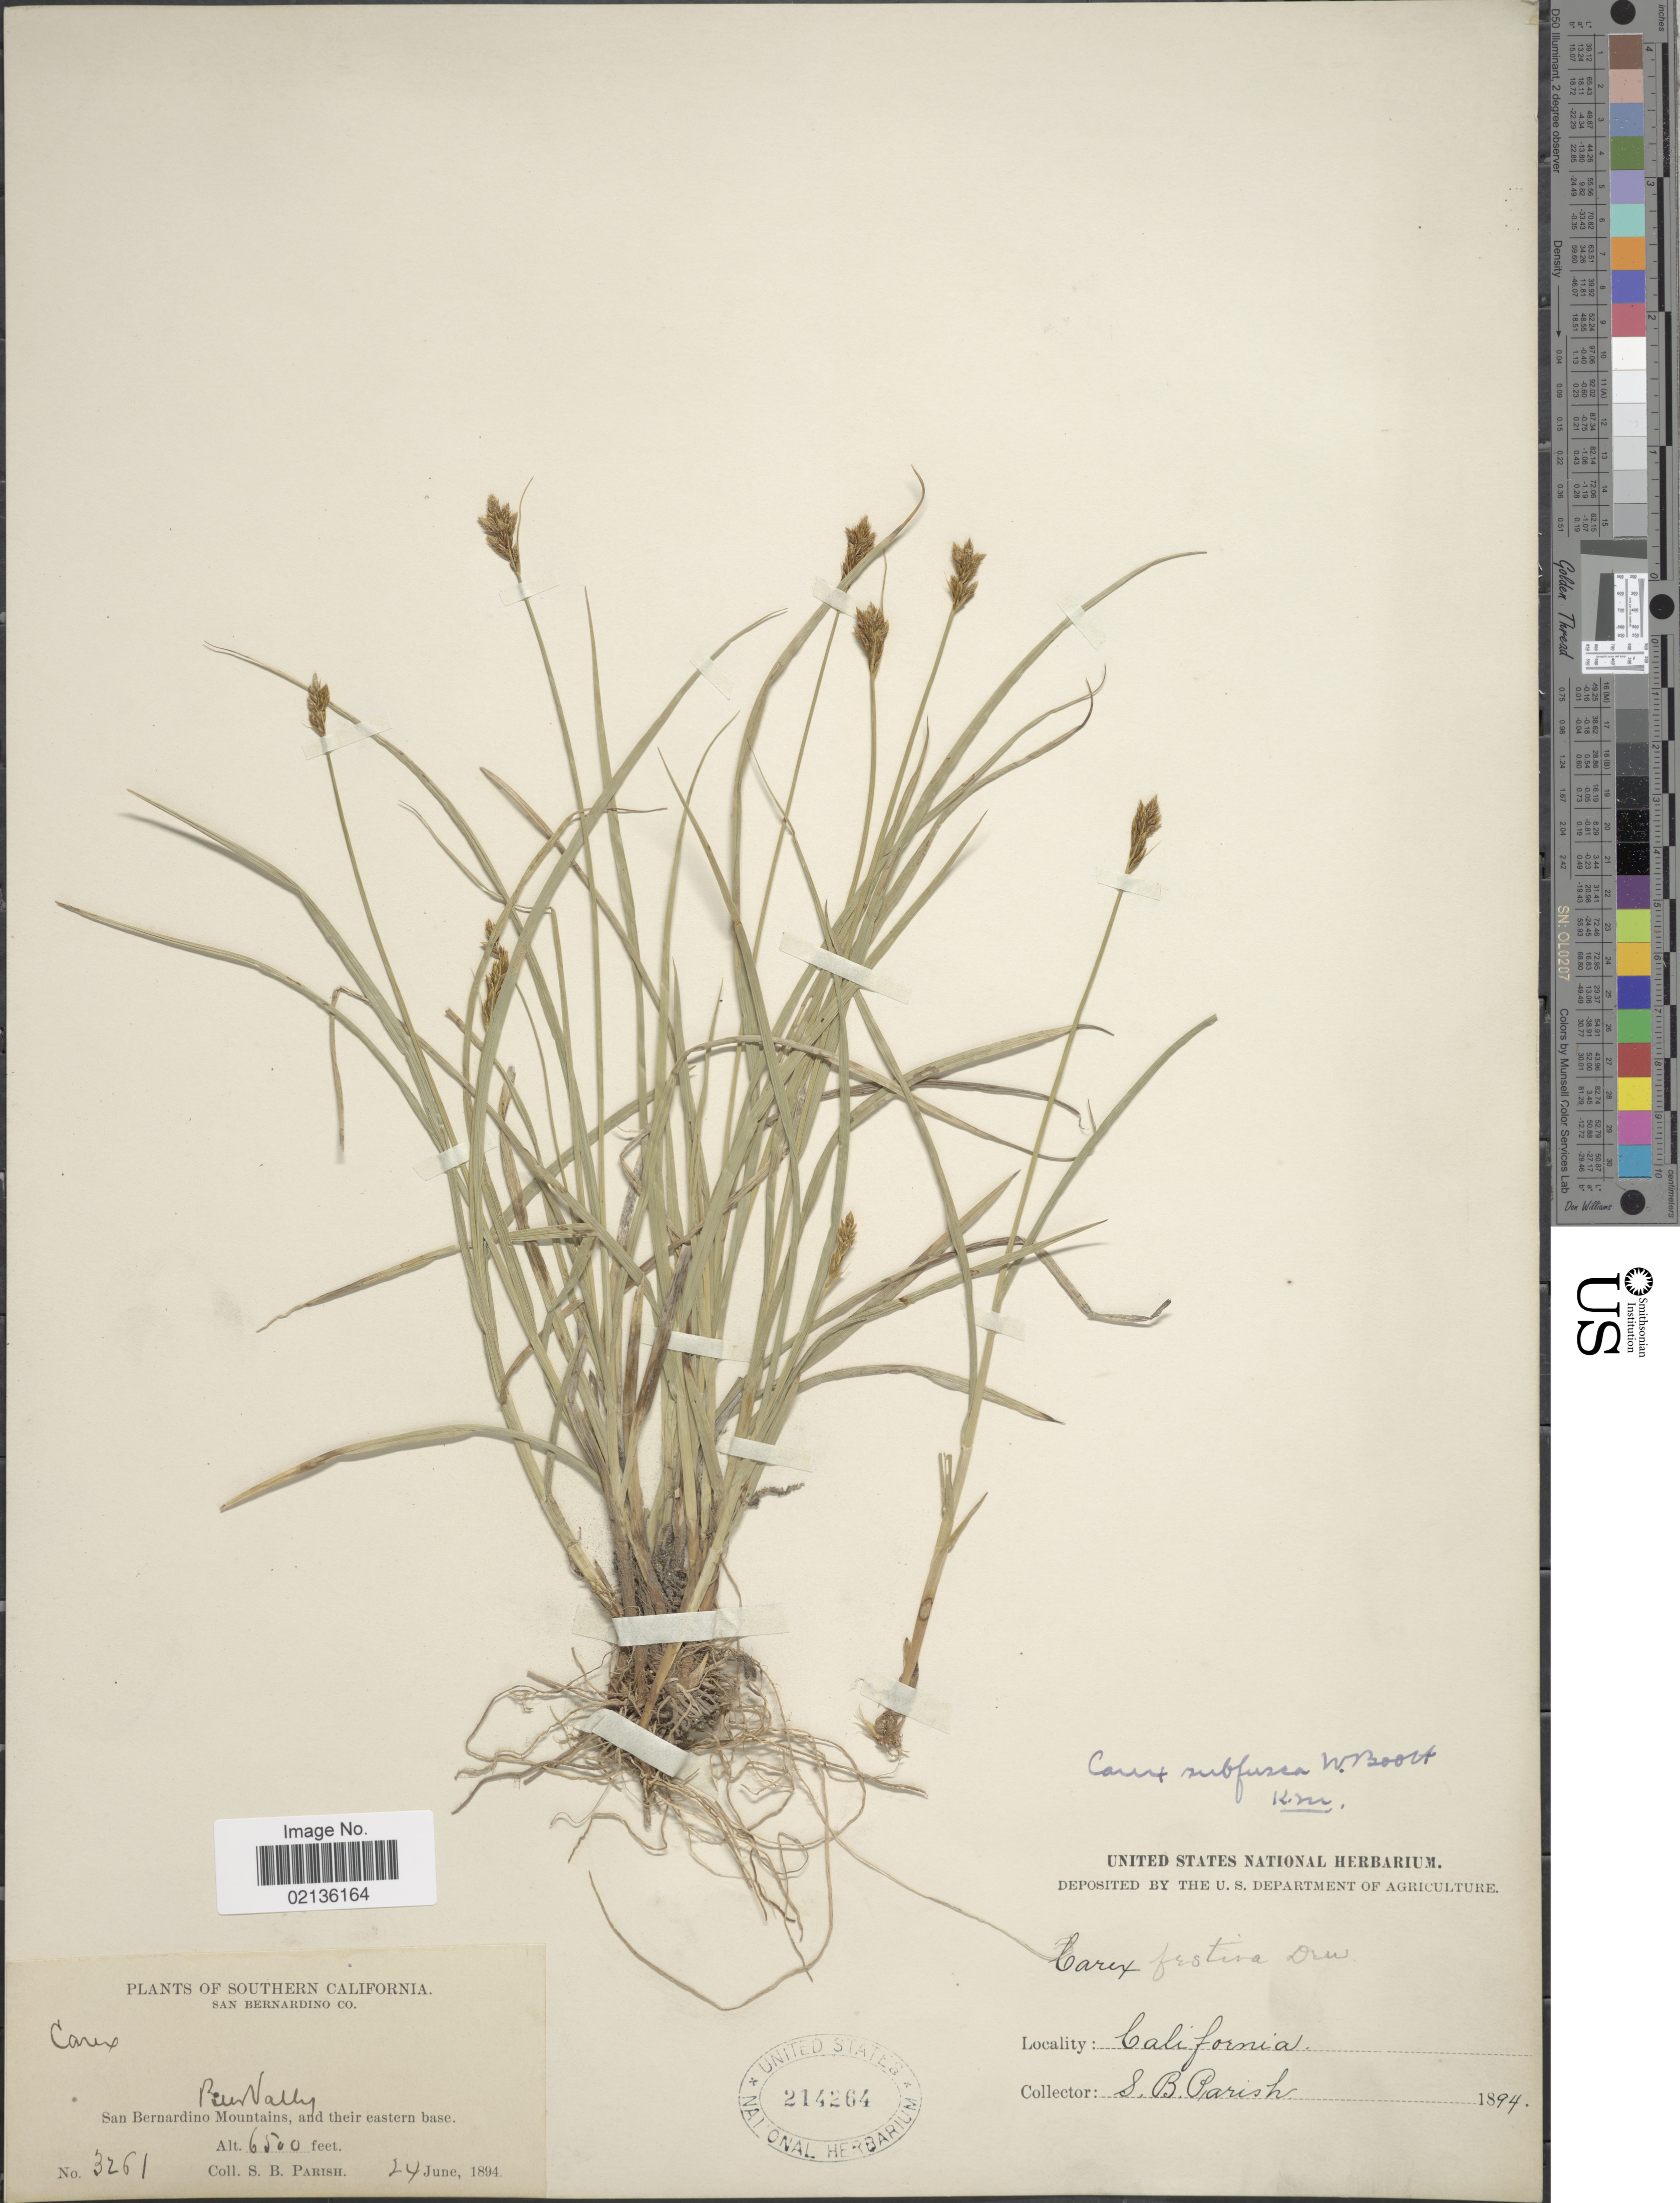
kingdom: Plantae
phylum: Tracheophyta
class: Liliopsida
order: Poales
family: Cyperaceae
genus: Carex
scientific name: Carex subfusca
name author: W. Boott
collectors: S. B. Parish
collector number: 3261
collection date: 1894-06-24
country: United States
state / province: California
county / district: San Bernardino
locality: Southern California, San Bernardino Co., Bear Valley, San Bernardino Mountains, and their eastern base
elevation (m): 1981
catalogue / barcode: US 214264